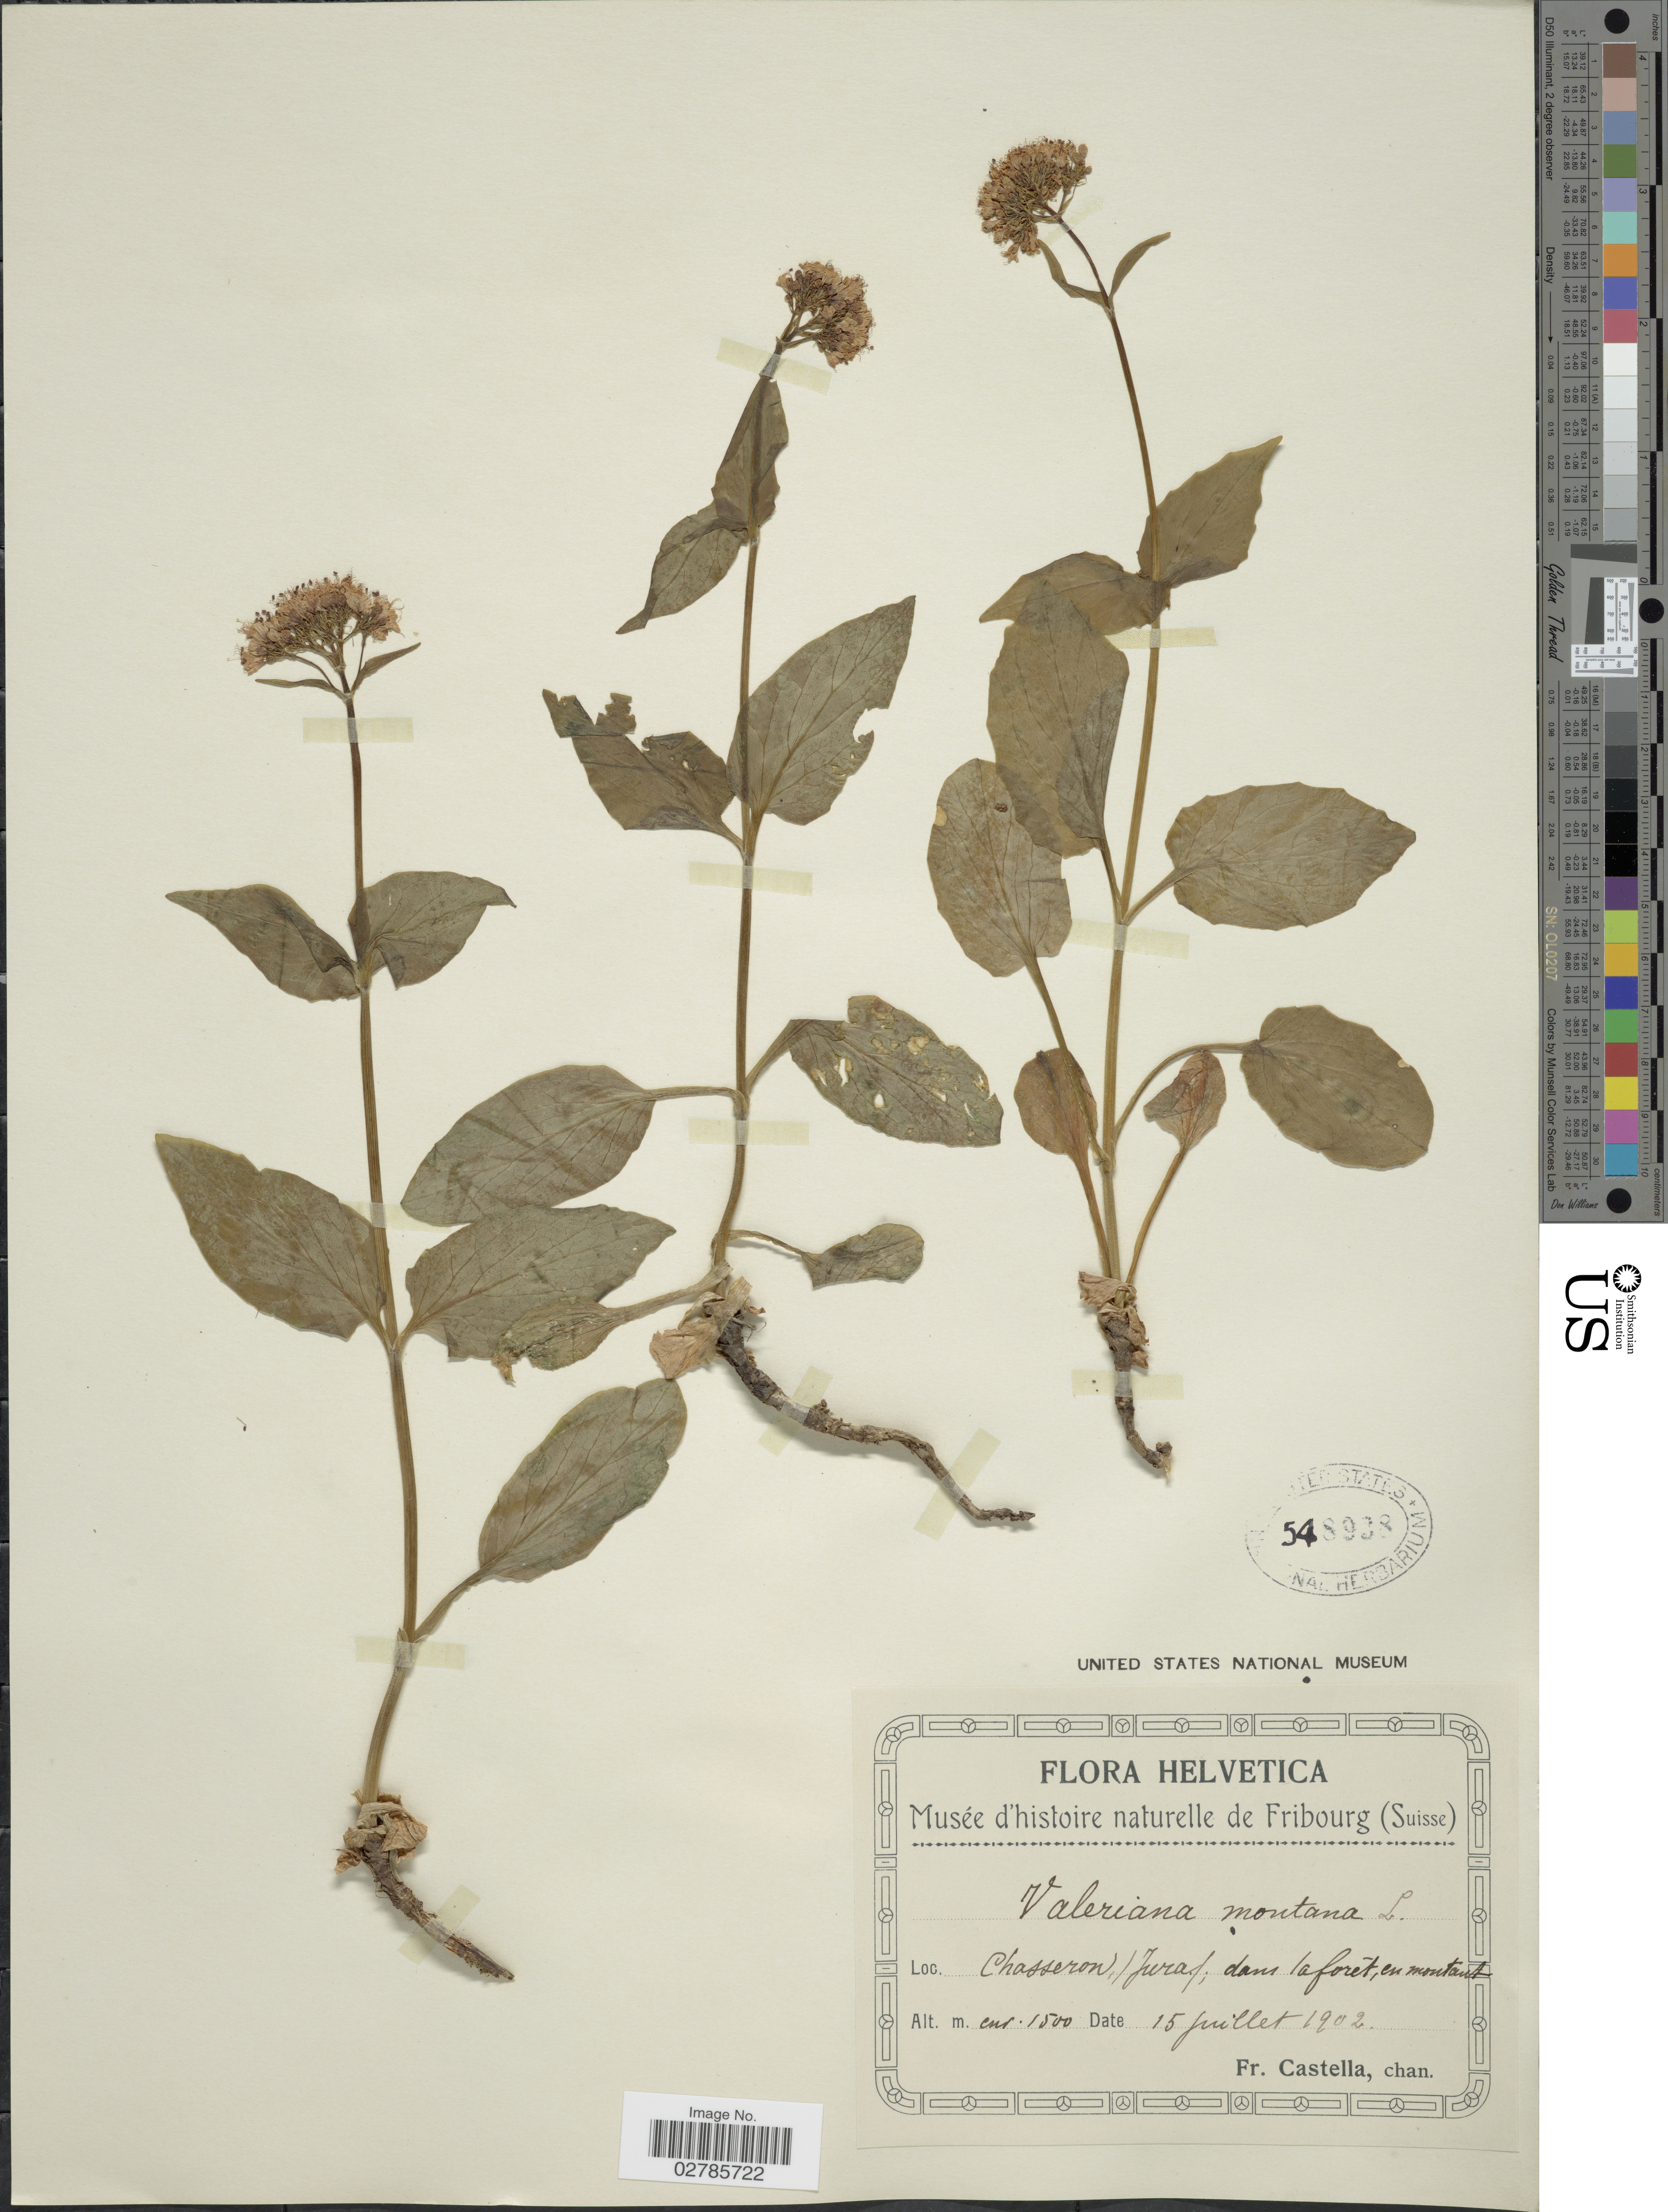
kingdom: Plantae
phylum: Tracheophyta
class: Magnoliopsida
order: Dipsacales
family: Caprifoliaceae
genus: Valeriana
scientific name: Valeriana montana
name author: L.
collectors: Fr. Castella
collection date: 1902-07-15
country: Switzerland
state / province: Jura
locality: Helvetica, Chasseron/ Jura; dans la forét, en mountains.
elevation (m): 1500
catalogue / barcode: US 548938